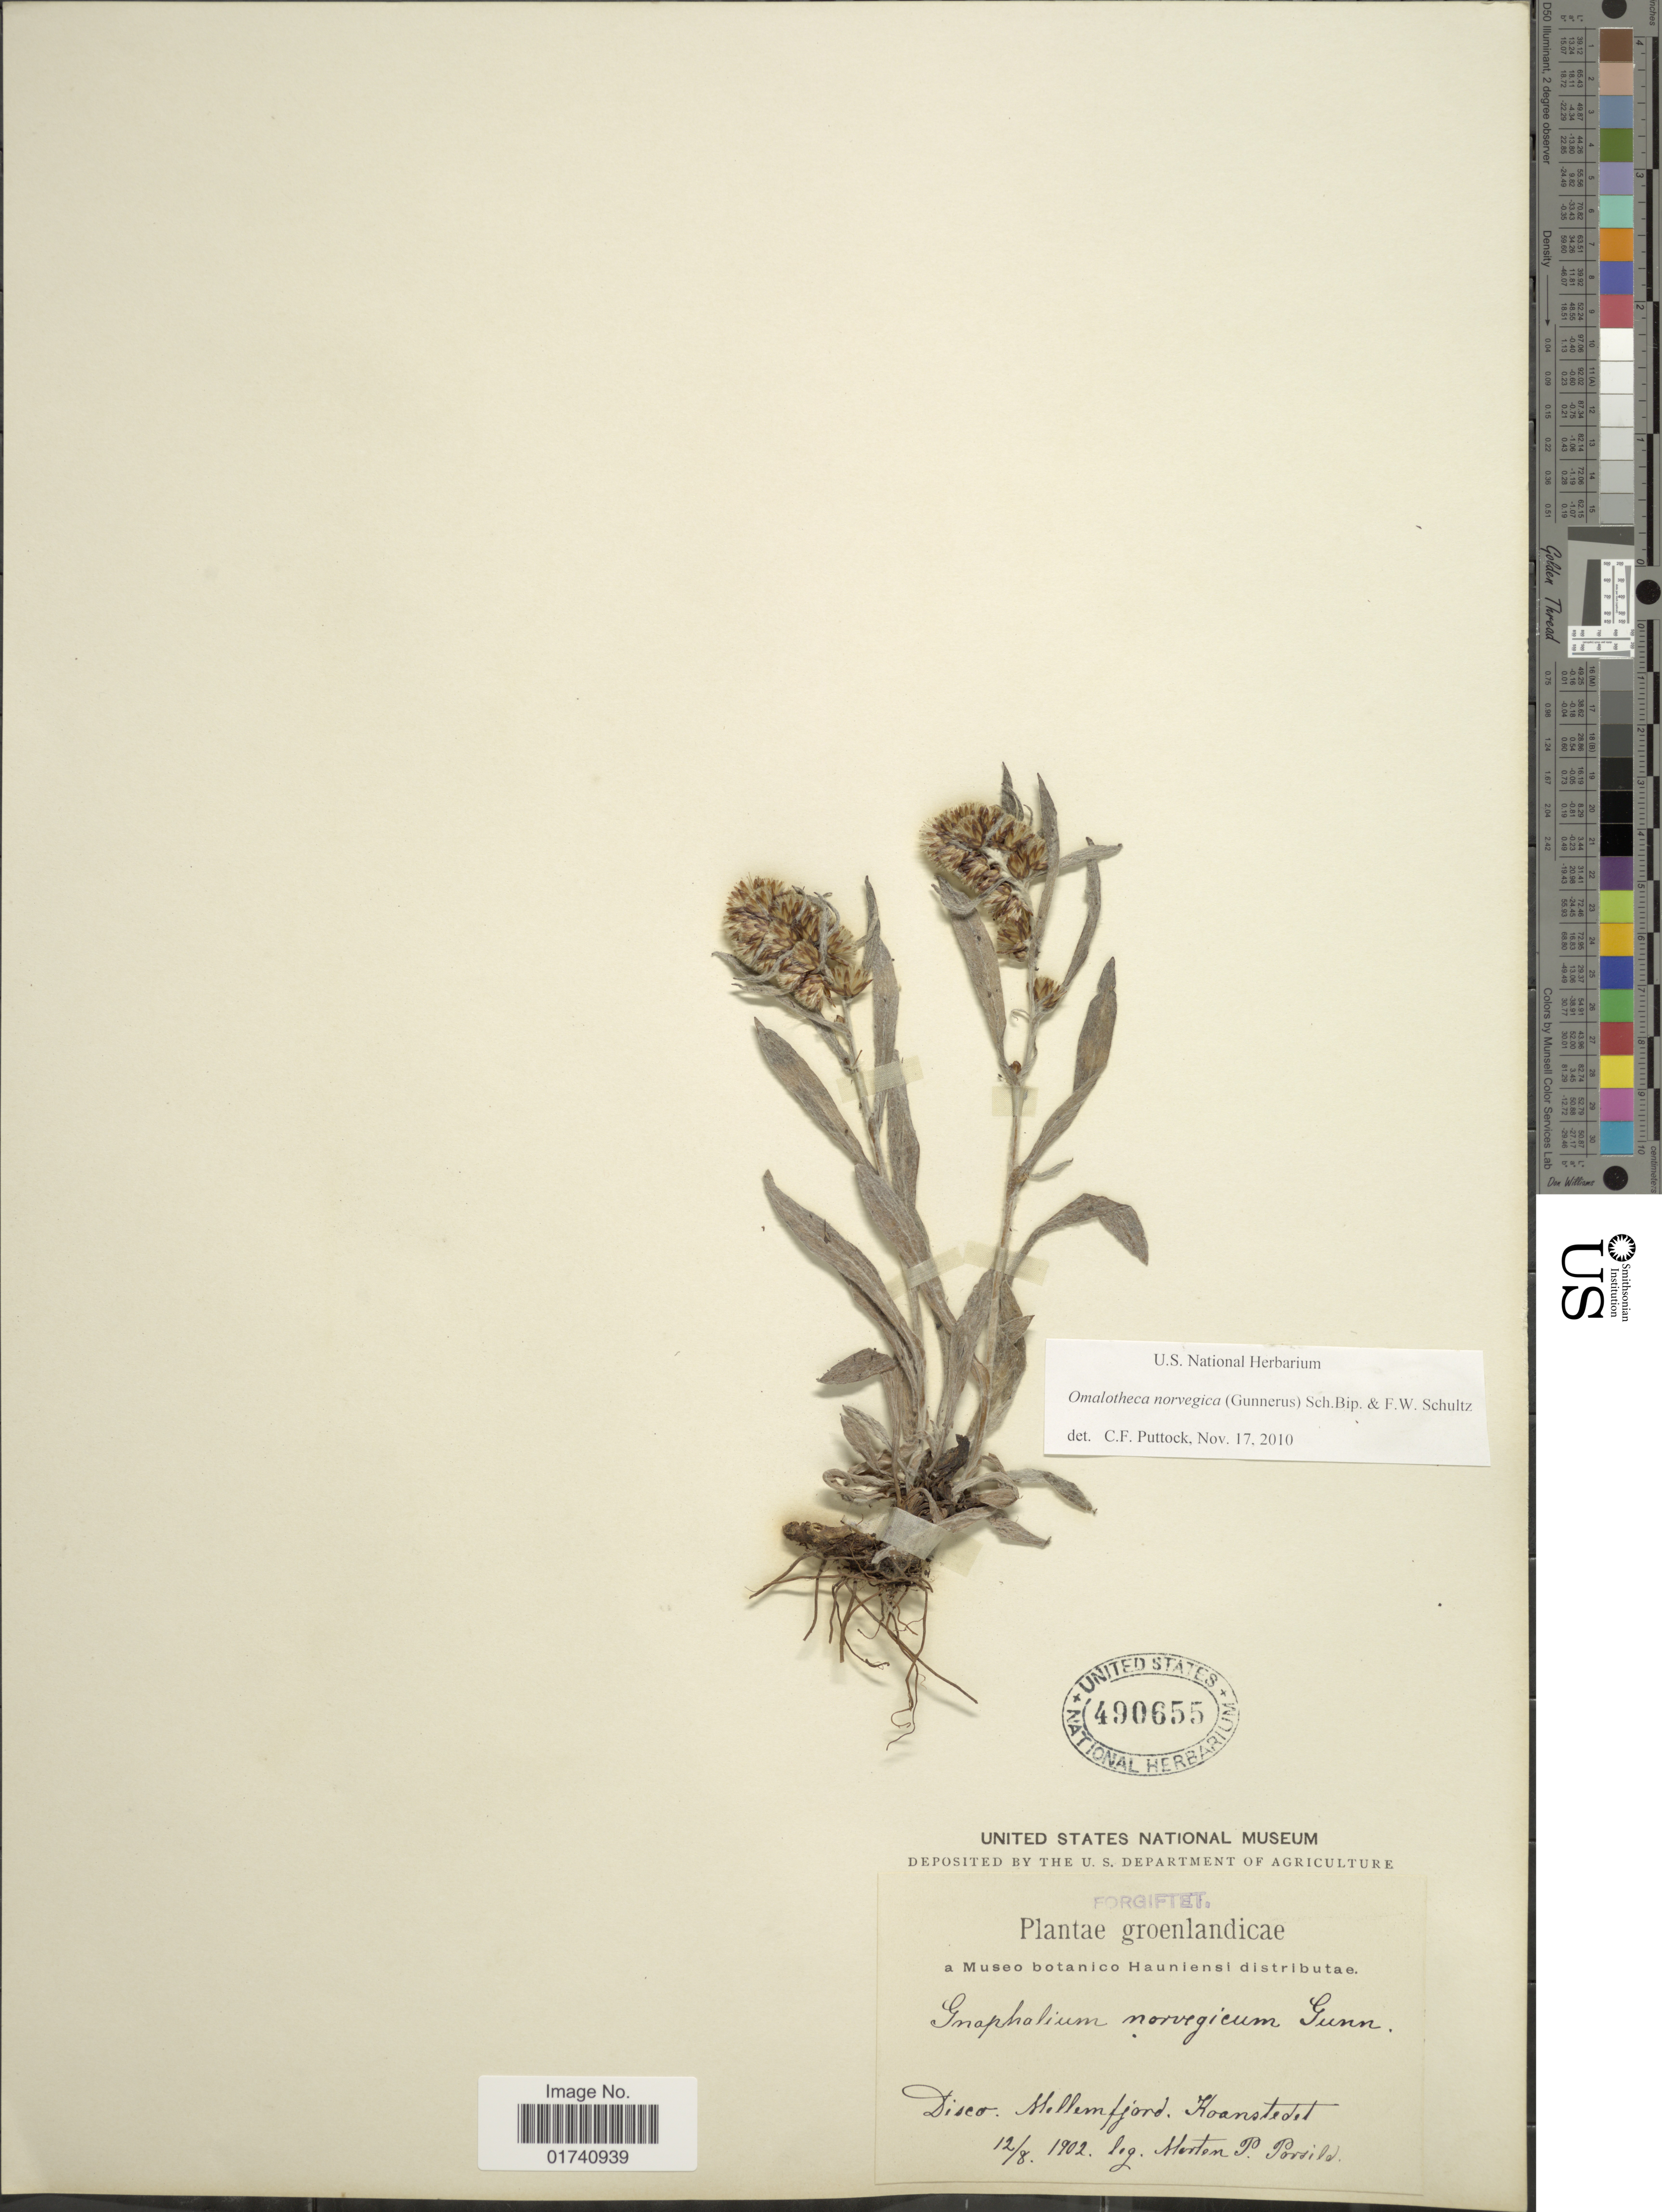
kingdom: Plantae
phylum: Tracheophyta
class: Magnoliopsida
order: Asterales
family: Asteraceae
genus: Omalotheca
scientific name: Omalotheca norvegica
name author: (Gunnerus) Sch. Bip. & F.W. Schultz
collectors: M. P. Porsild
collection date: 1902-08-12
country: Greenland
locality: Disco. Mellemfjord. Koanstedet.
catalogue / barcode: US 490655